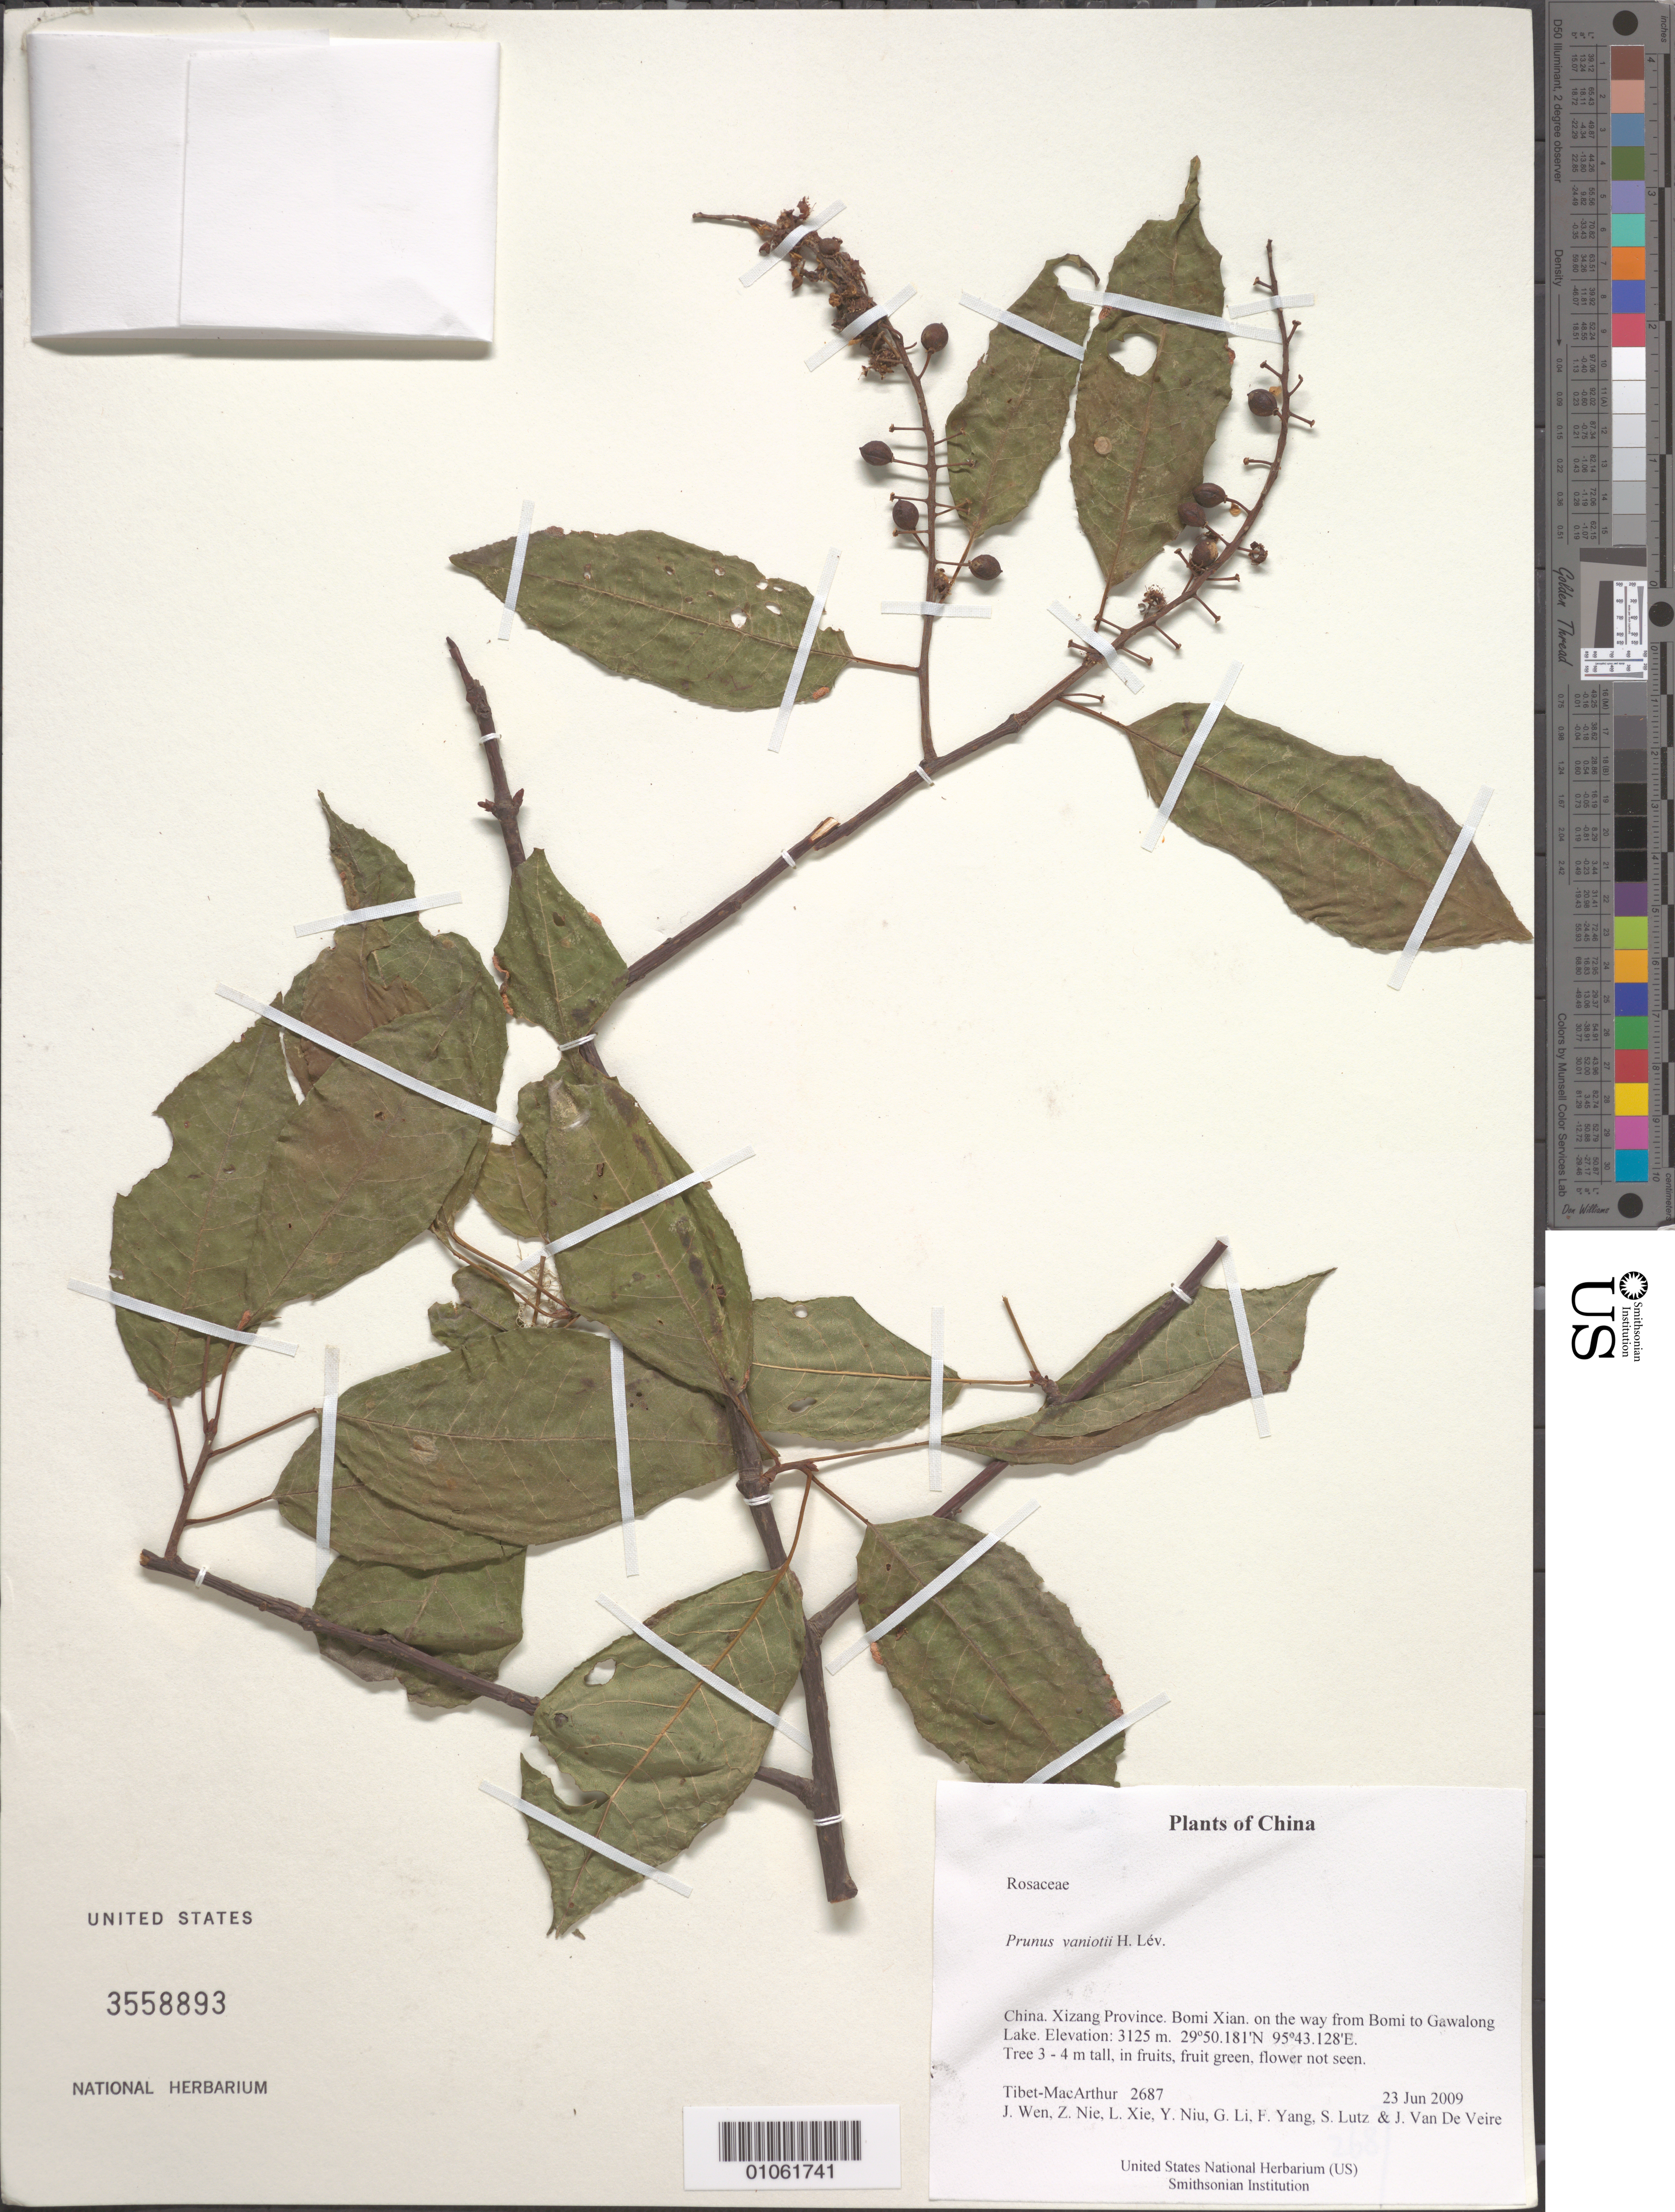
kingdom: Plantae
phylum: Tracheophyta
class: Magnoliopsida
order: Rosales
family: Rosaceae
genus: Prunus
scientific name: Prunus vaniotii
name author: H. Lév.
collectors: Tibet-MacArthur, J. Wen, Z. Nie, L. Xie, Y. Niu, G. Li, F. Yang, S. Lutz & J. Van De Veire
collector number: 2687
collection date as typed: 23 Jun 2009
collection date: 2009-06-23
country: China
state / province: Xizang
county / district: Bomi Xian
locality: on the way from Bomi to Gawalong Lake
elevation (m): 3125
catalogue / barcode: US 3558893